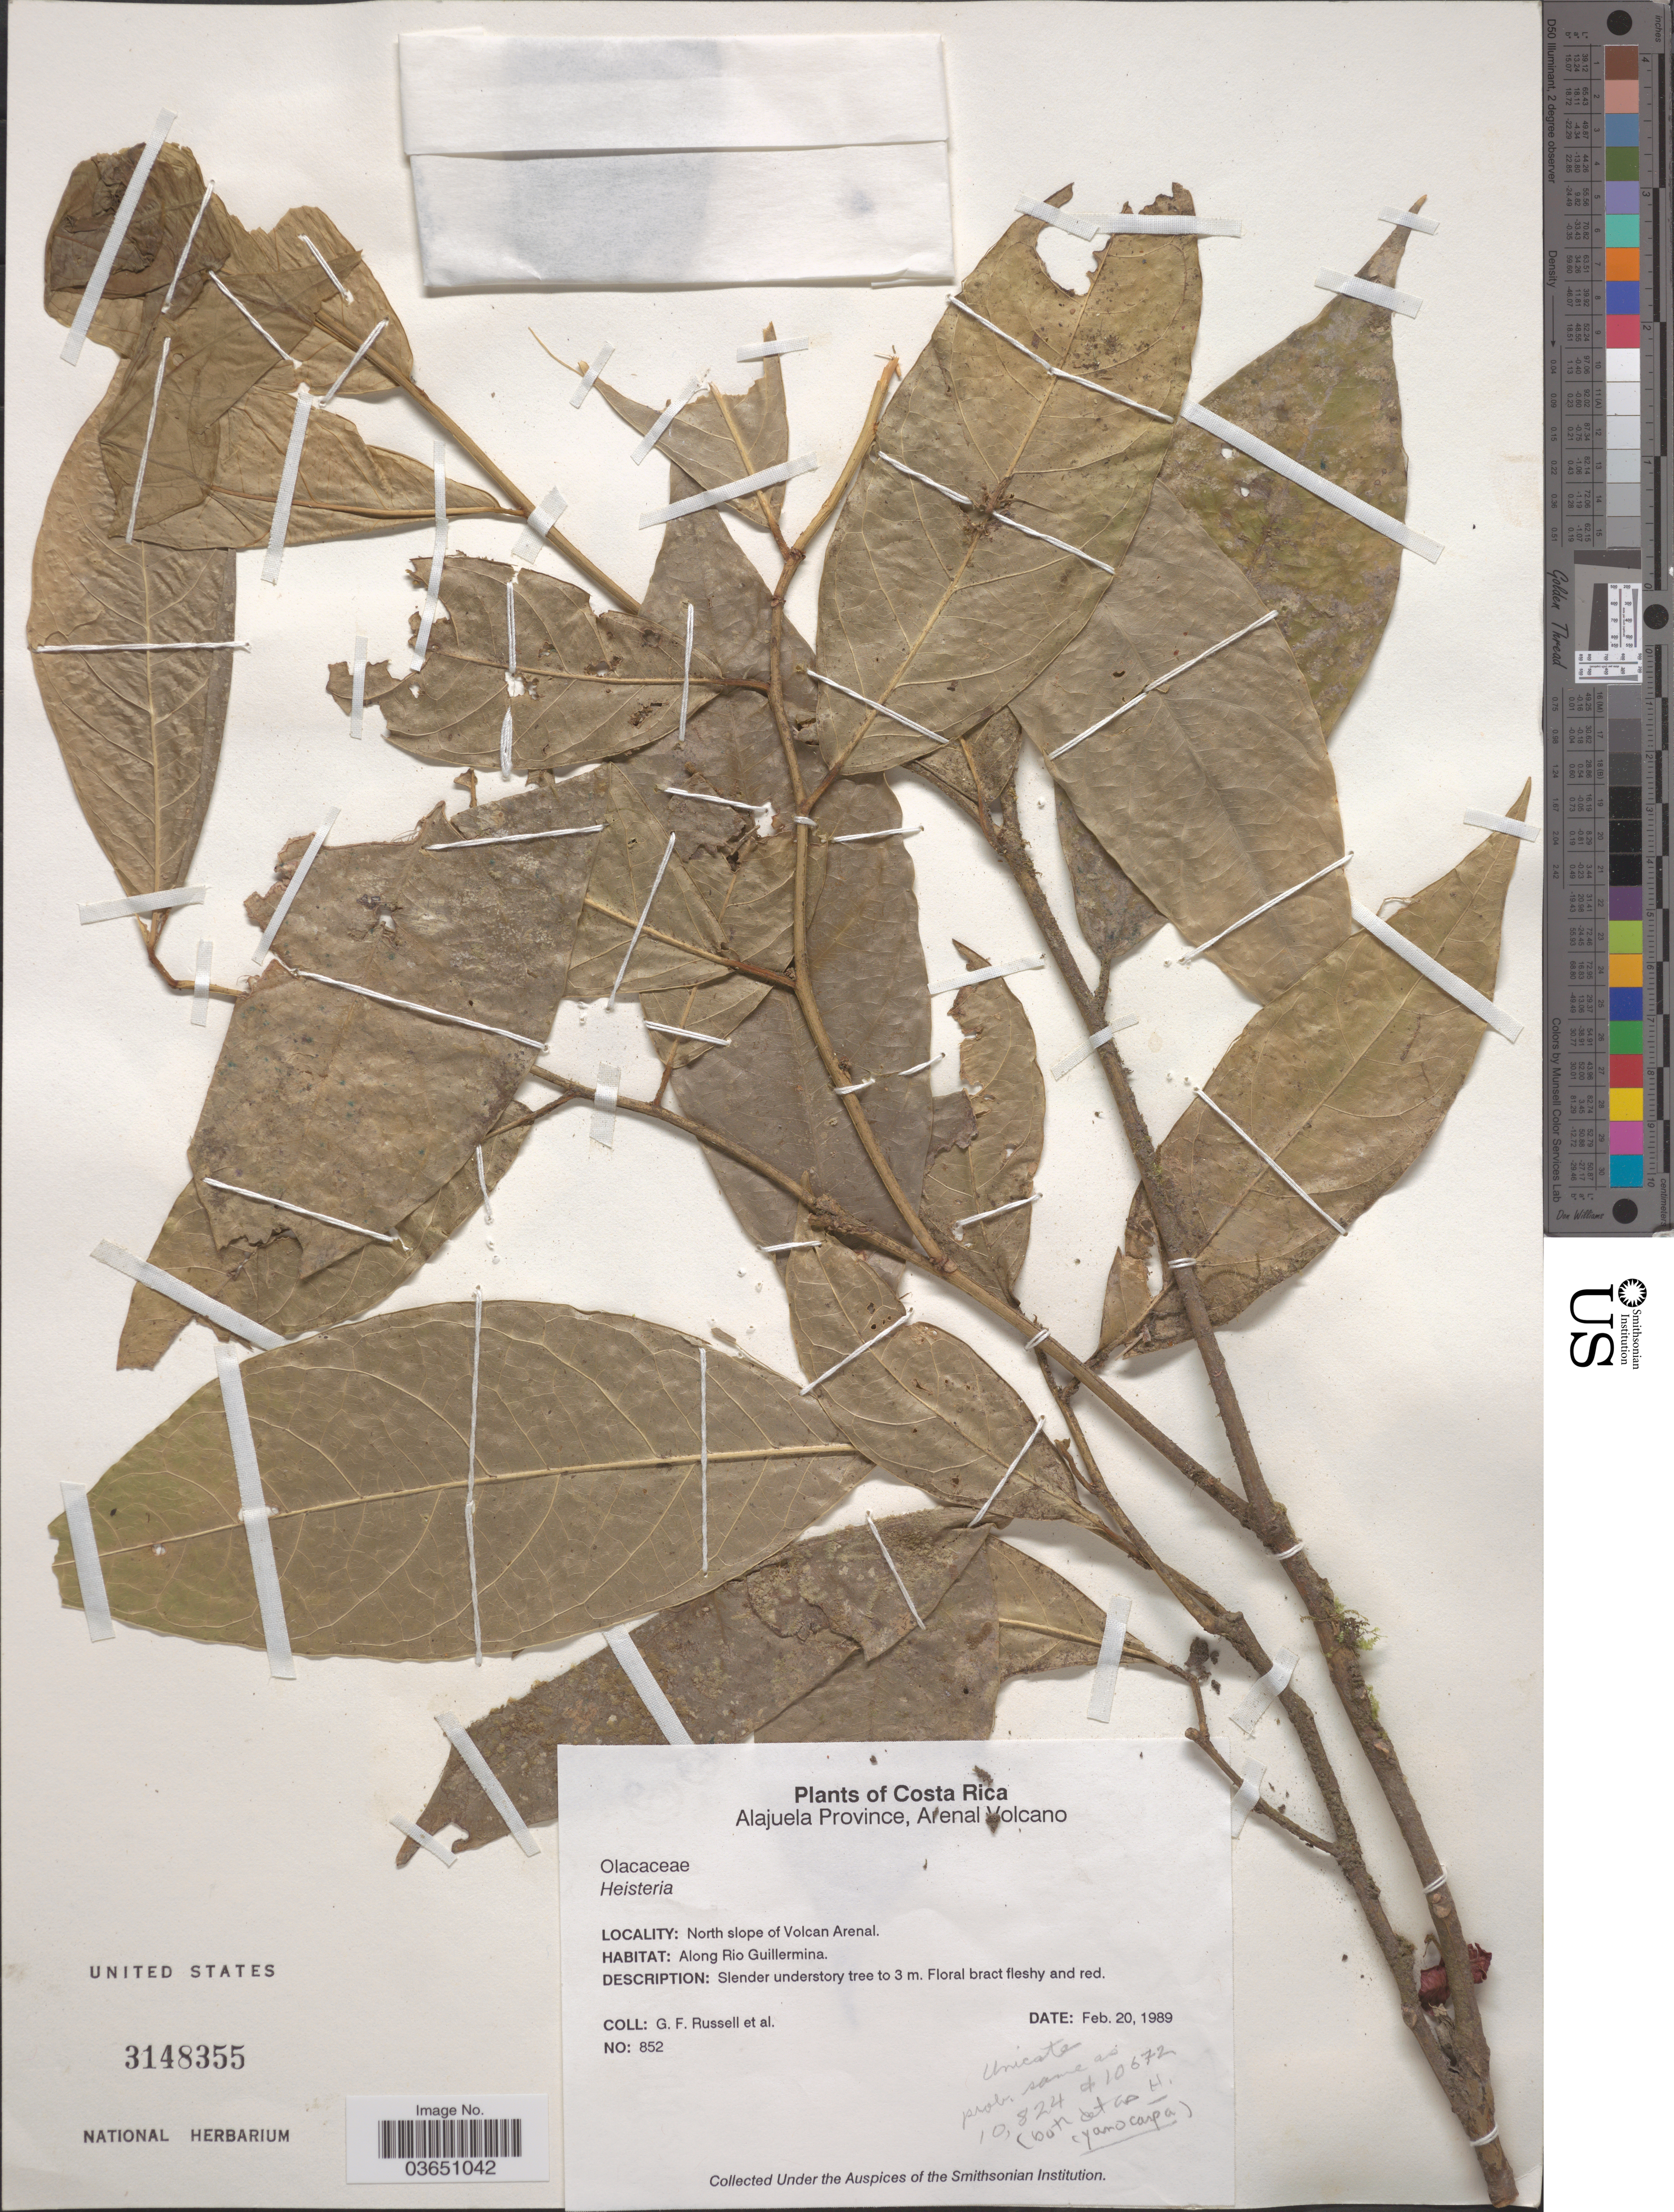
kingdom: Plantae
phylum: Tracheophyta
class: Magnoliopsida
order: Santalales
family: Erythropalaceae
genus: Heisteria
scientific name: Heisteria sp.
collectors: G. Russell & et al.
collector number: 852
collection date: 1989-02-20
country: Costa Rica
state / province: Alajuela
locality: Arenal Volcano. North slope of Volcan Arenal. Along Rio Guillermina.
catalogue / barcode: US 3148355